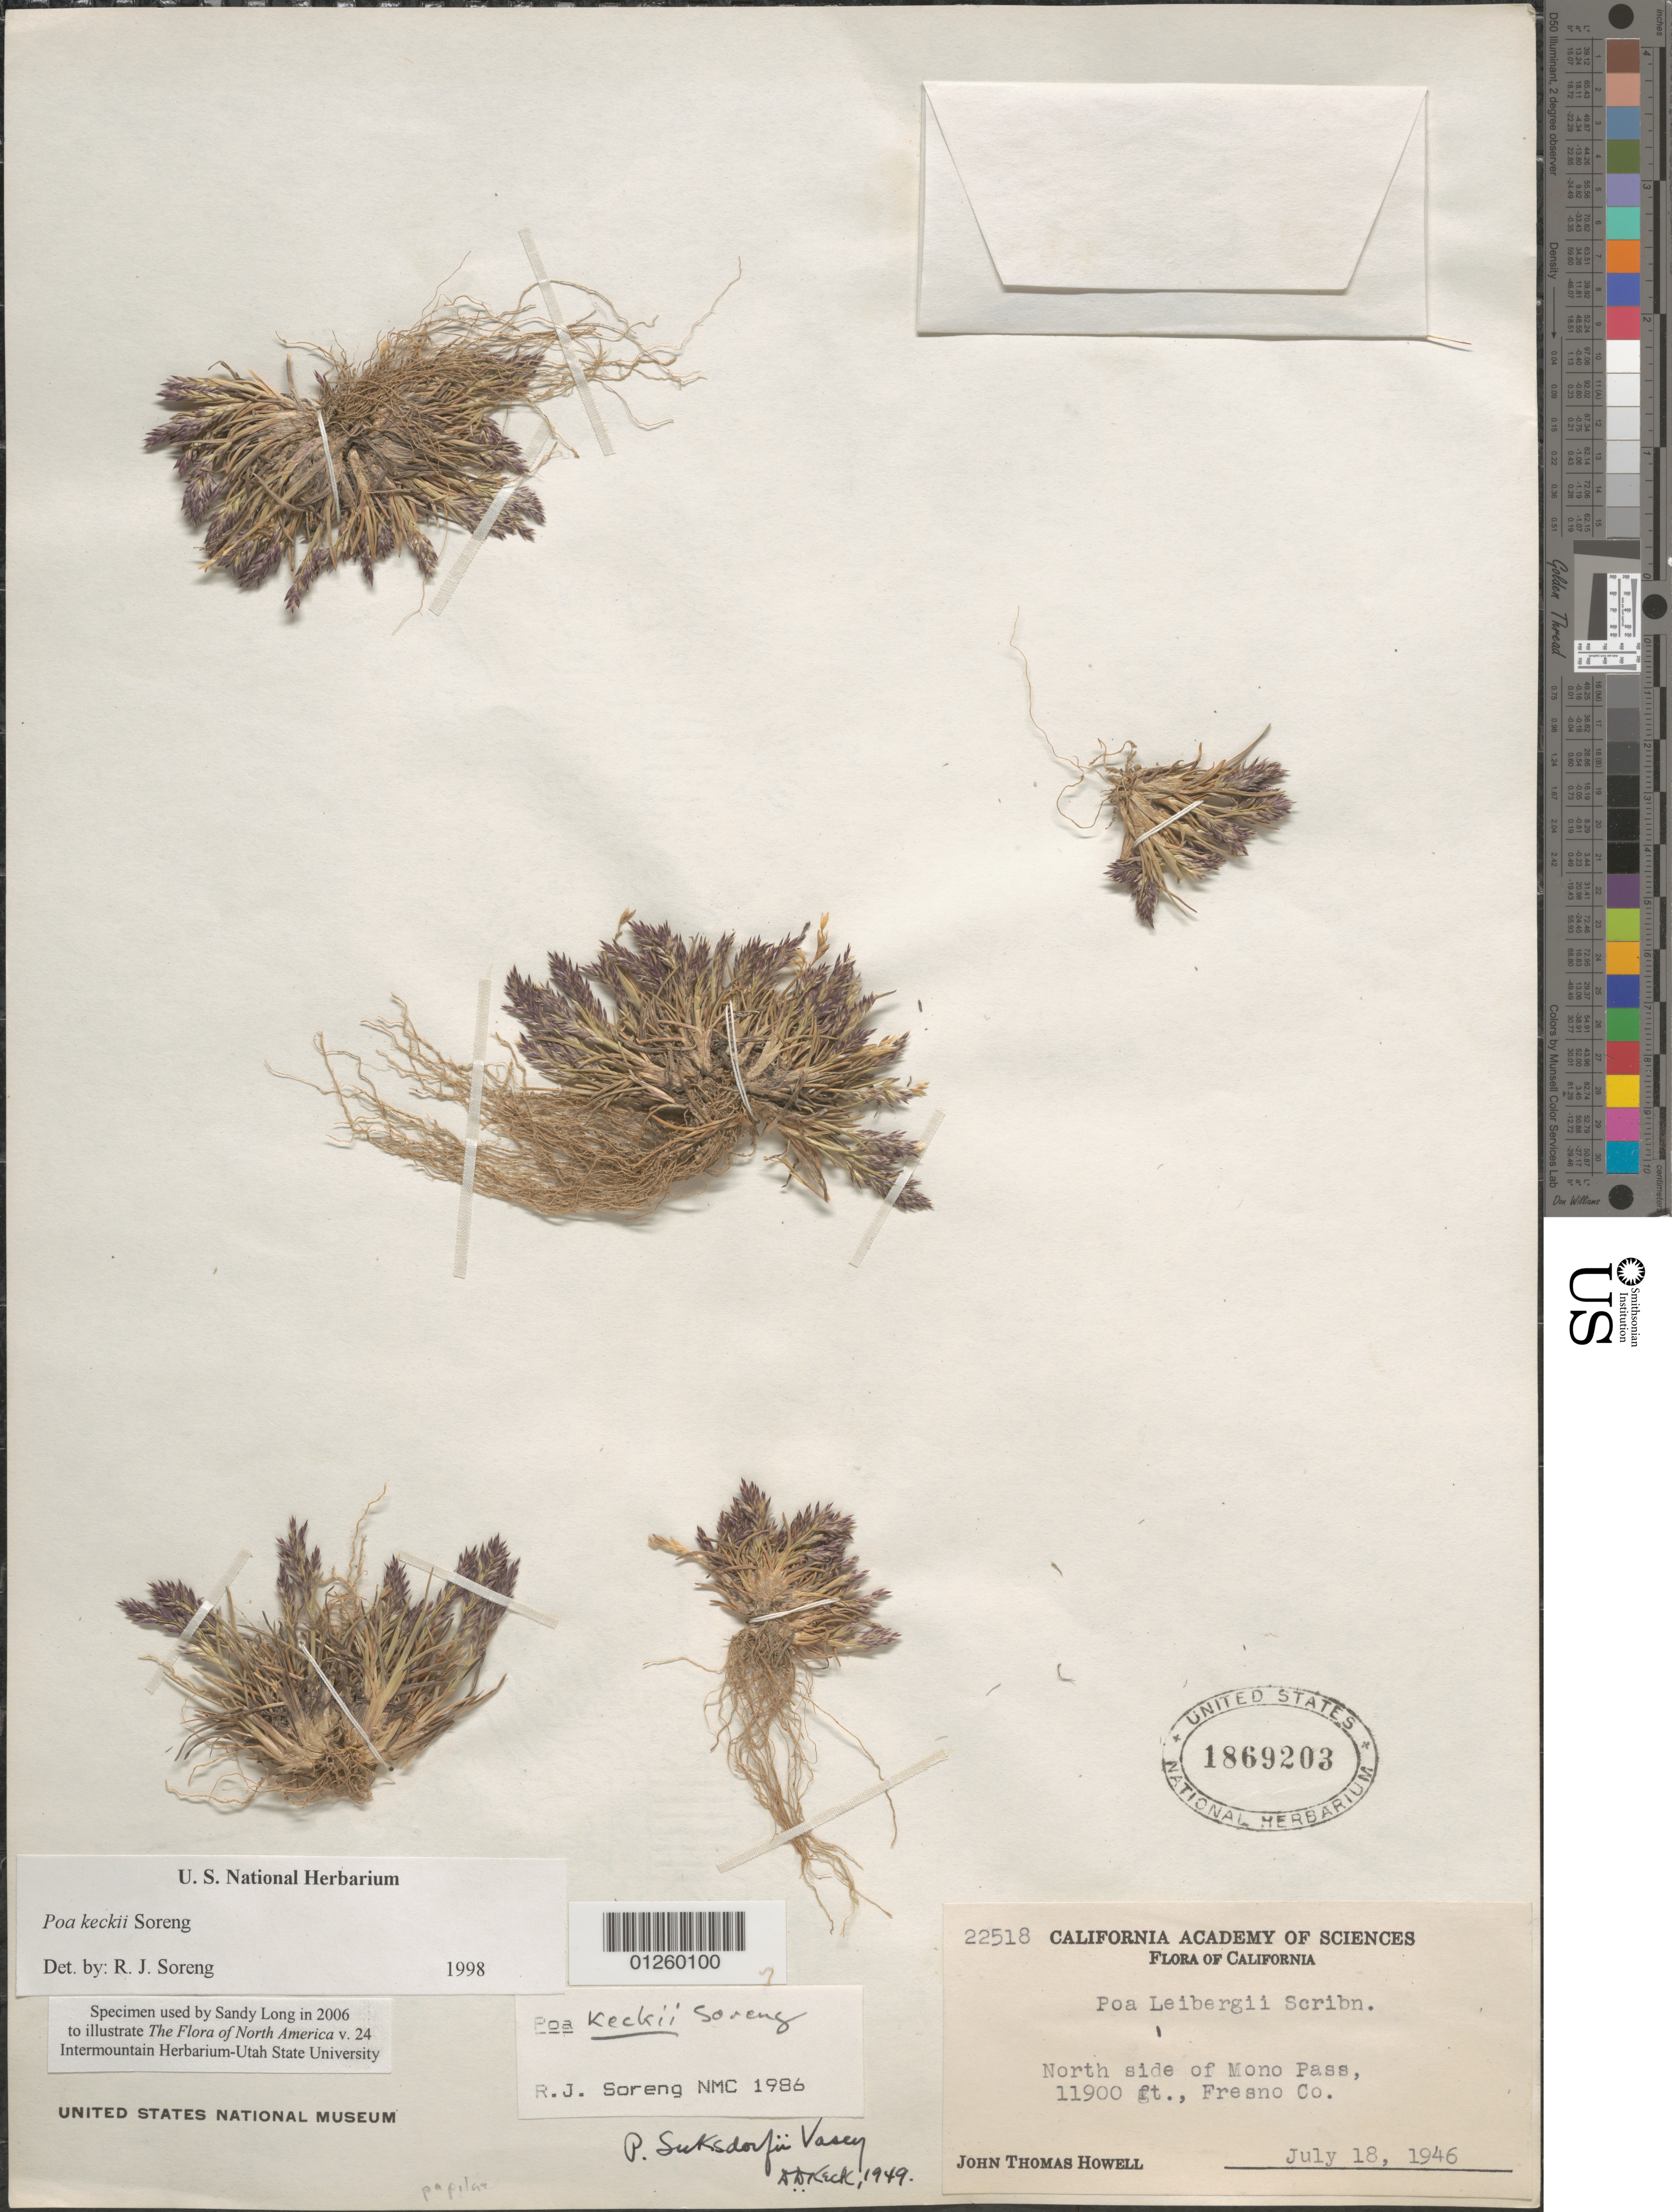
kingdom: Plantae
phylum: Tracheophyta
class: Liliopsida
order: Poales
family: Poaceae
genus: Poa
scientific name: Poa keckii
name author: Soreng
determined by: Soreng, Robert J., Research Associate (BOT), Smithsonian Institution - National Museum of Natural History (UNITED STATES)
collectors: J. T. Howell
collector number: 22518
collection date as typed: July 18, 1946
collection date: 1946-07-18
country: United States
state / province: California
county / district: Fresno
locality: North Side of Mono Pass.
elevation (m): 3627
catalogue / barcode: US 1869203